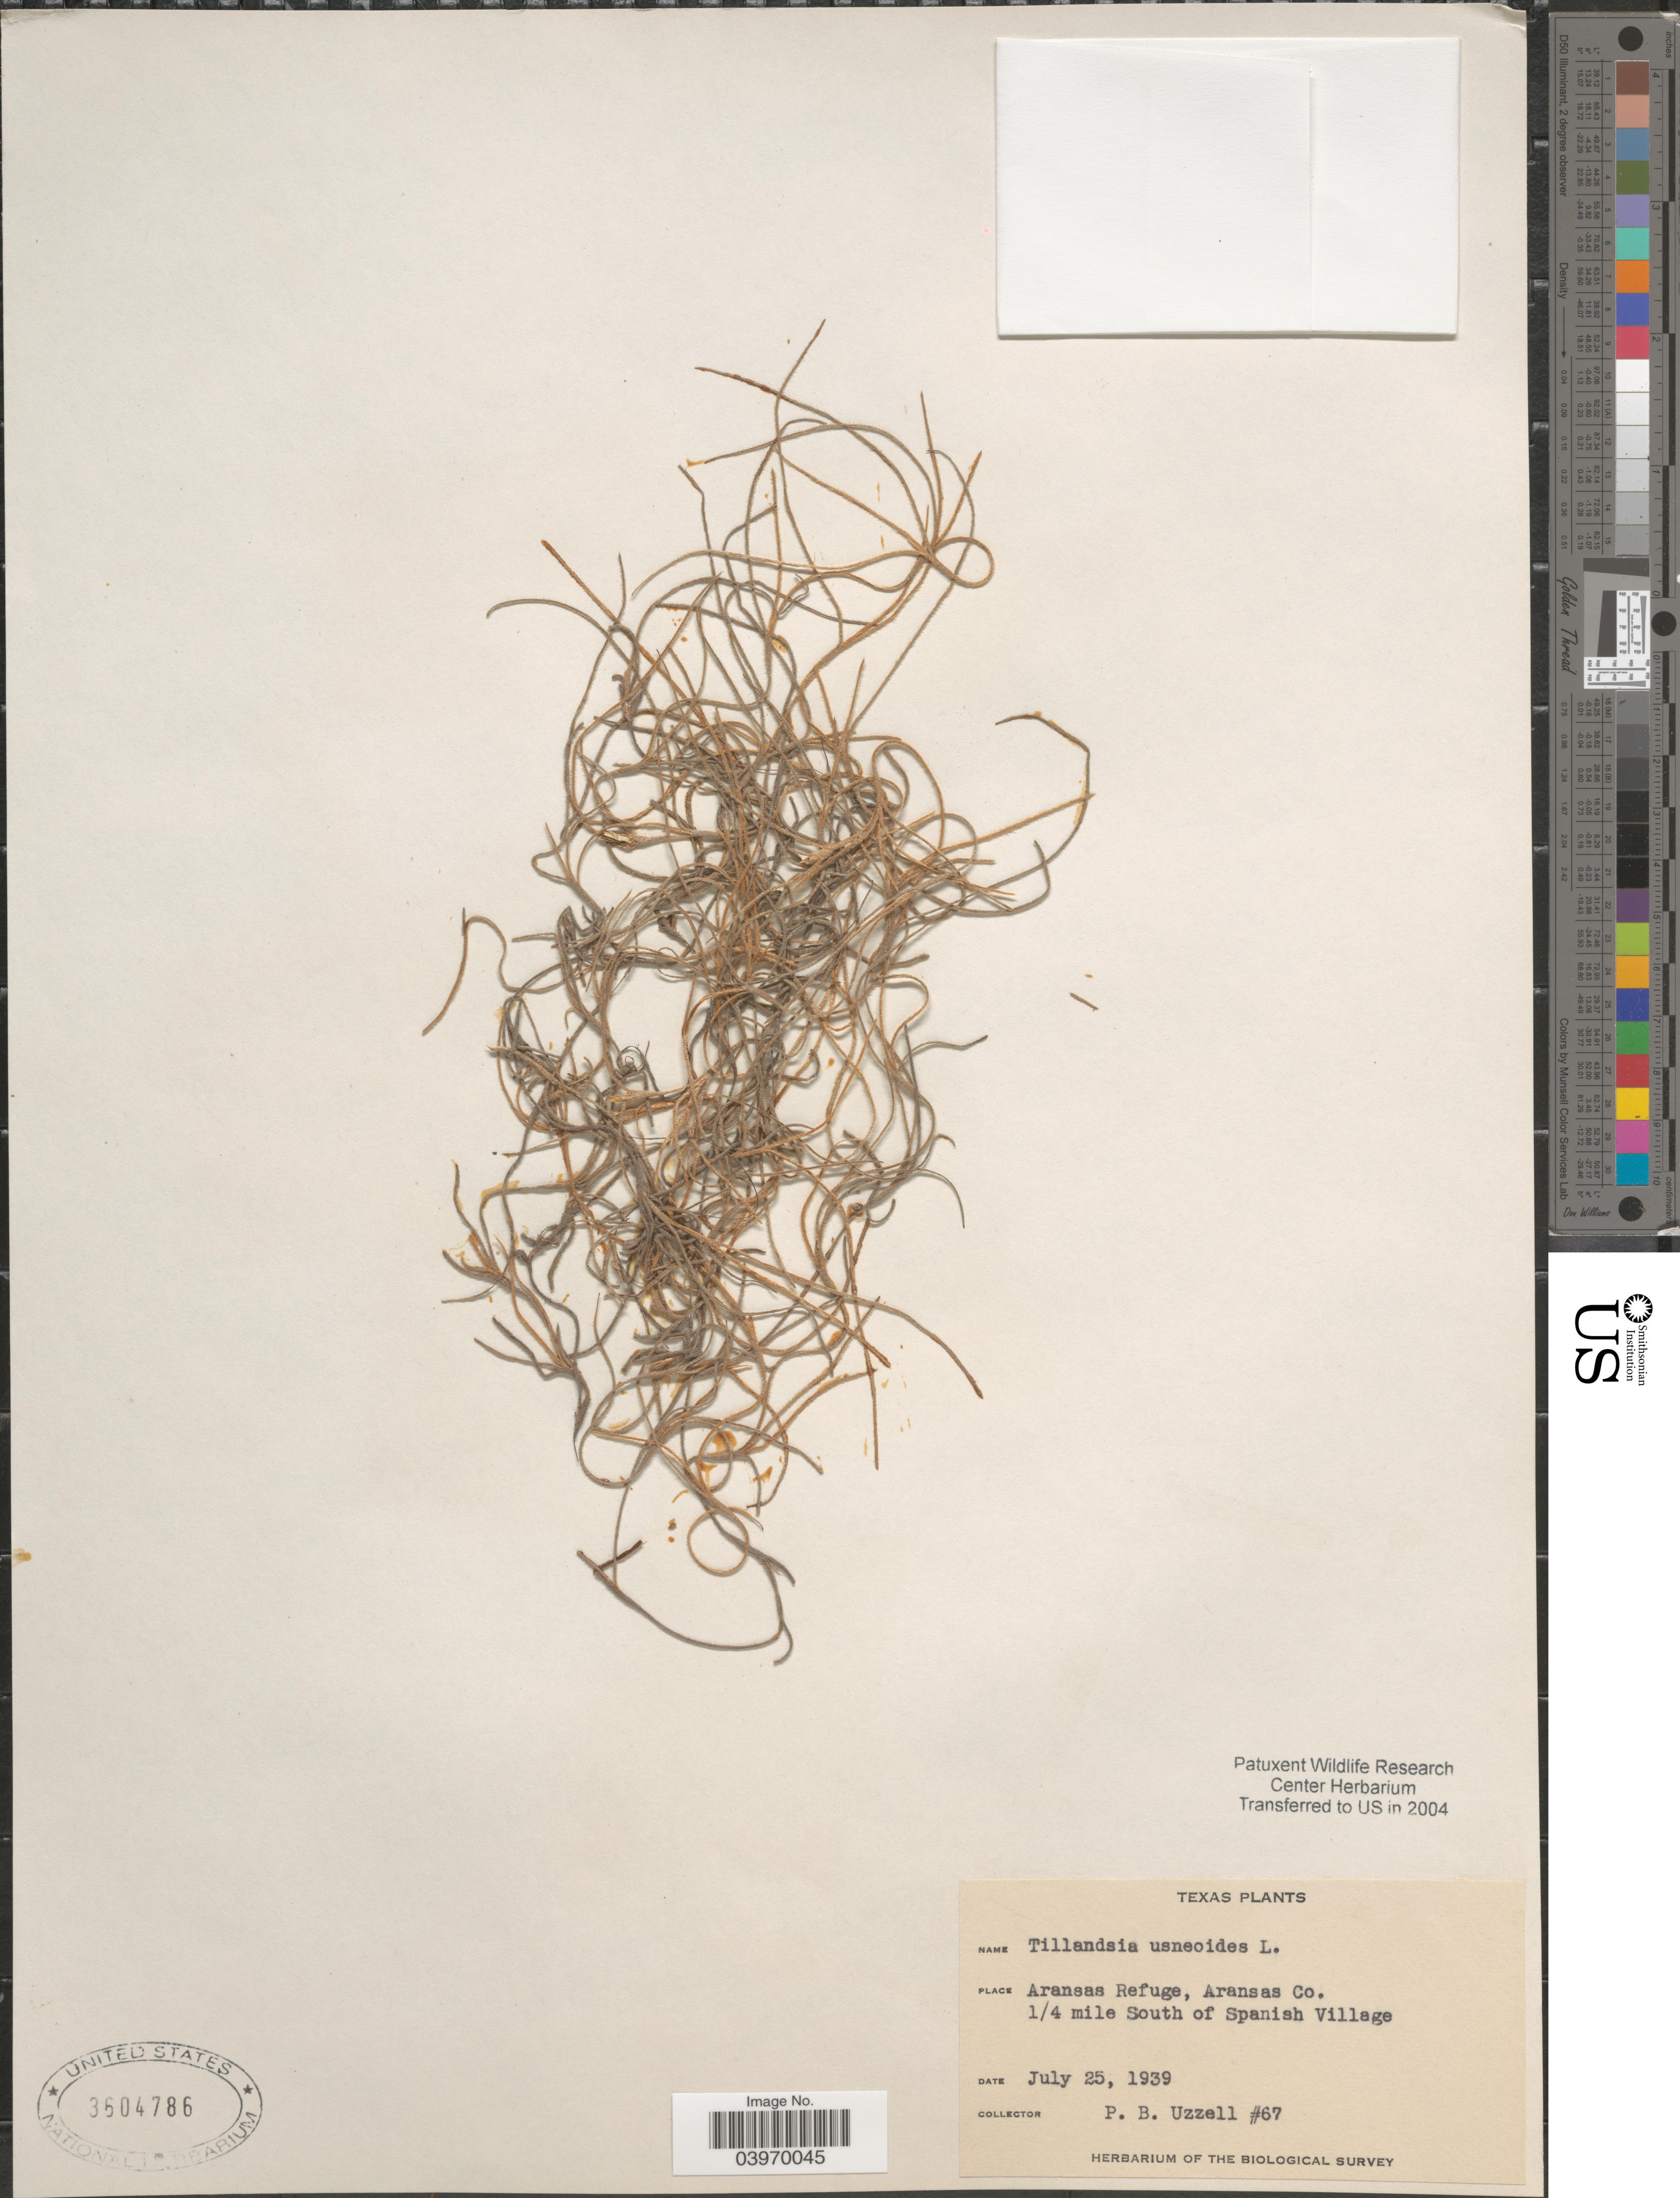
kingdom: Plantae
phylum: Tracheophyta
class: Liliopsida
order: Poales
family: Bromeliaceae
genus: Tillandsia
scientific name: Tillandsia usneoides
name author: (L.) L.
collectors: P. Uzzell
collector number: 67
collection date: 1939-07-25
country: United States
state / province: Texas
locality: Aransas Refuge, Aransas Co. ¼ mile South of Spanish Village.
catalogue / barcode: US 3604786